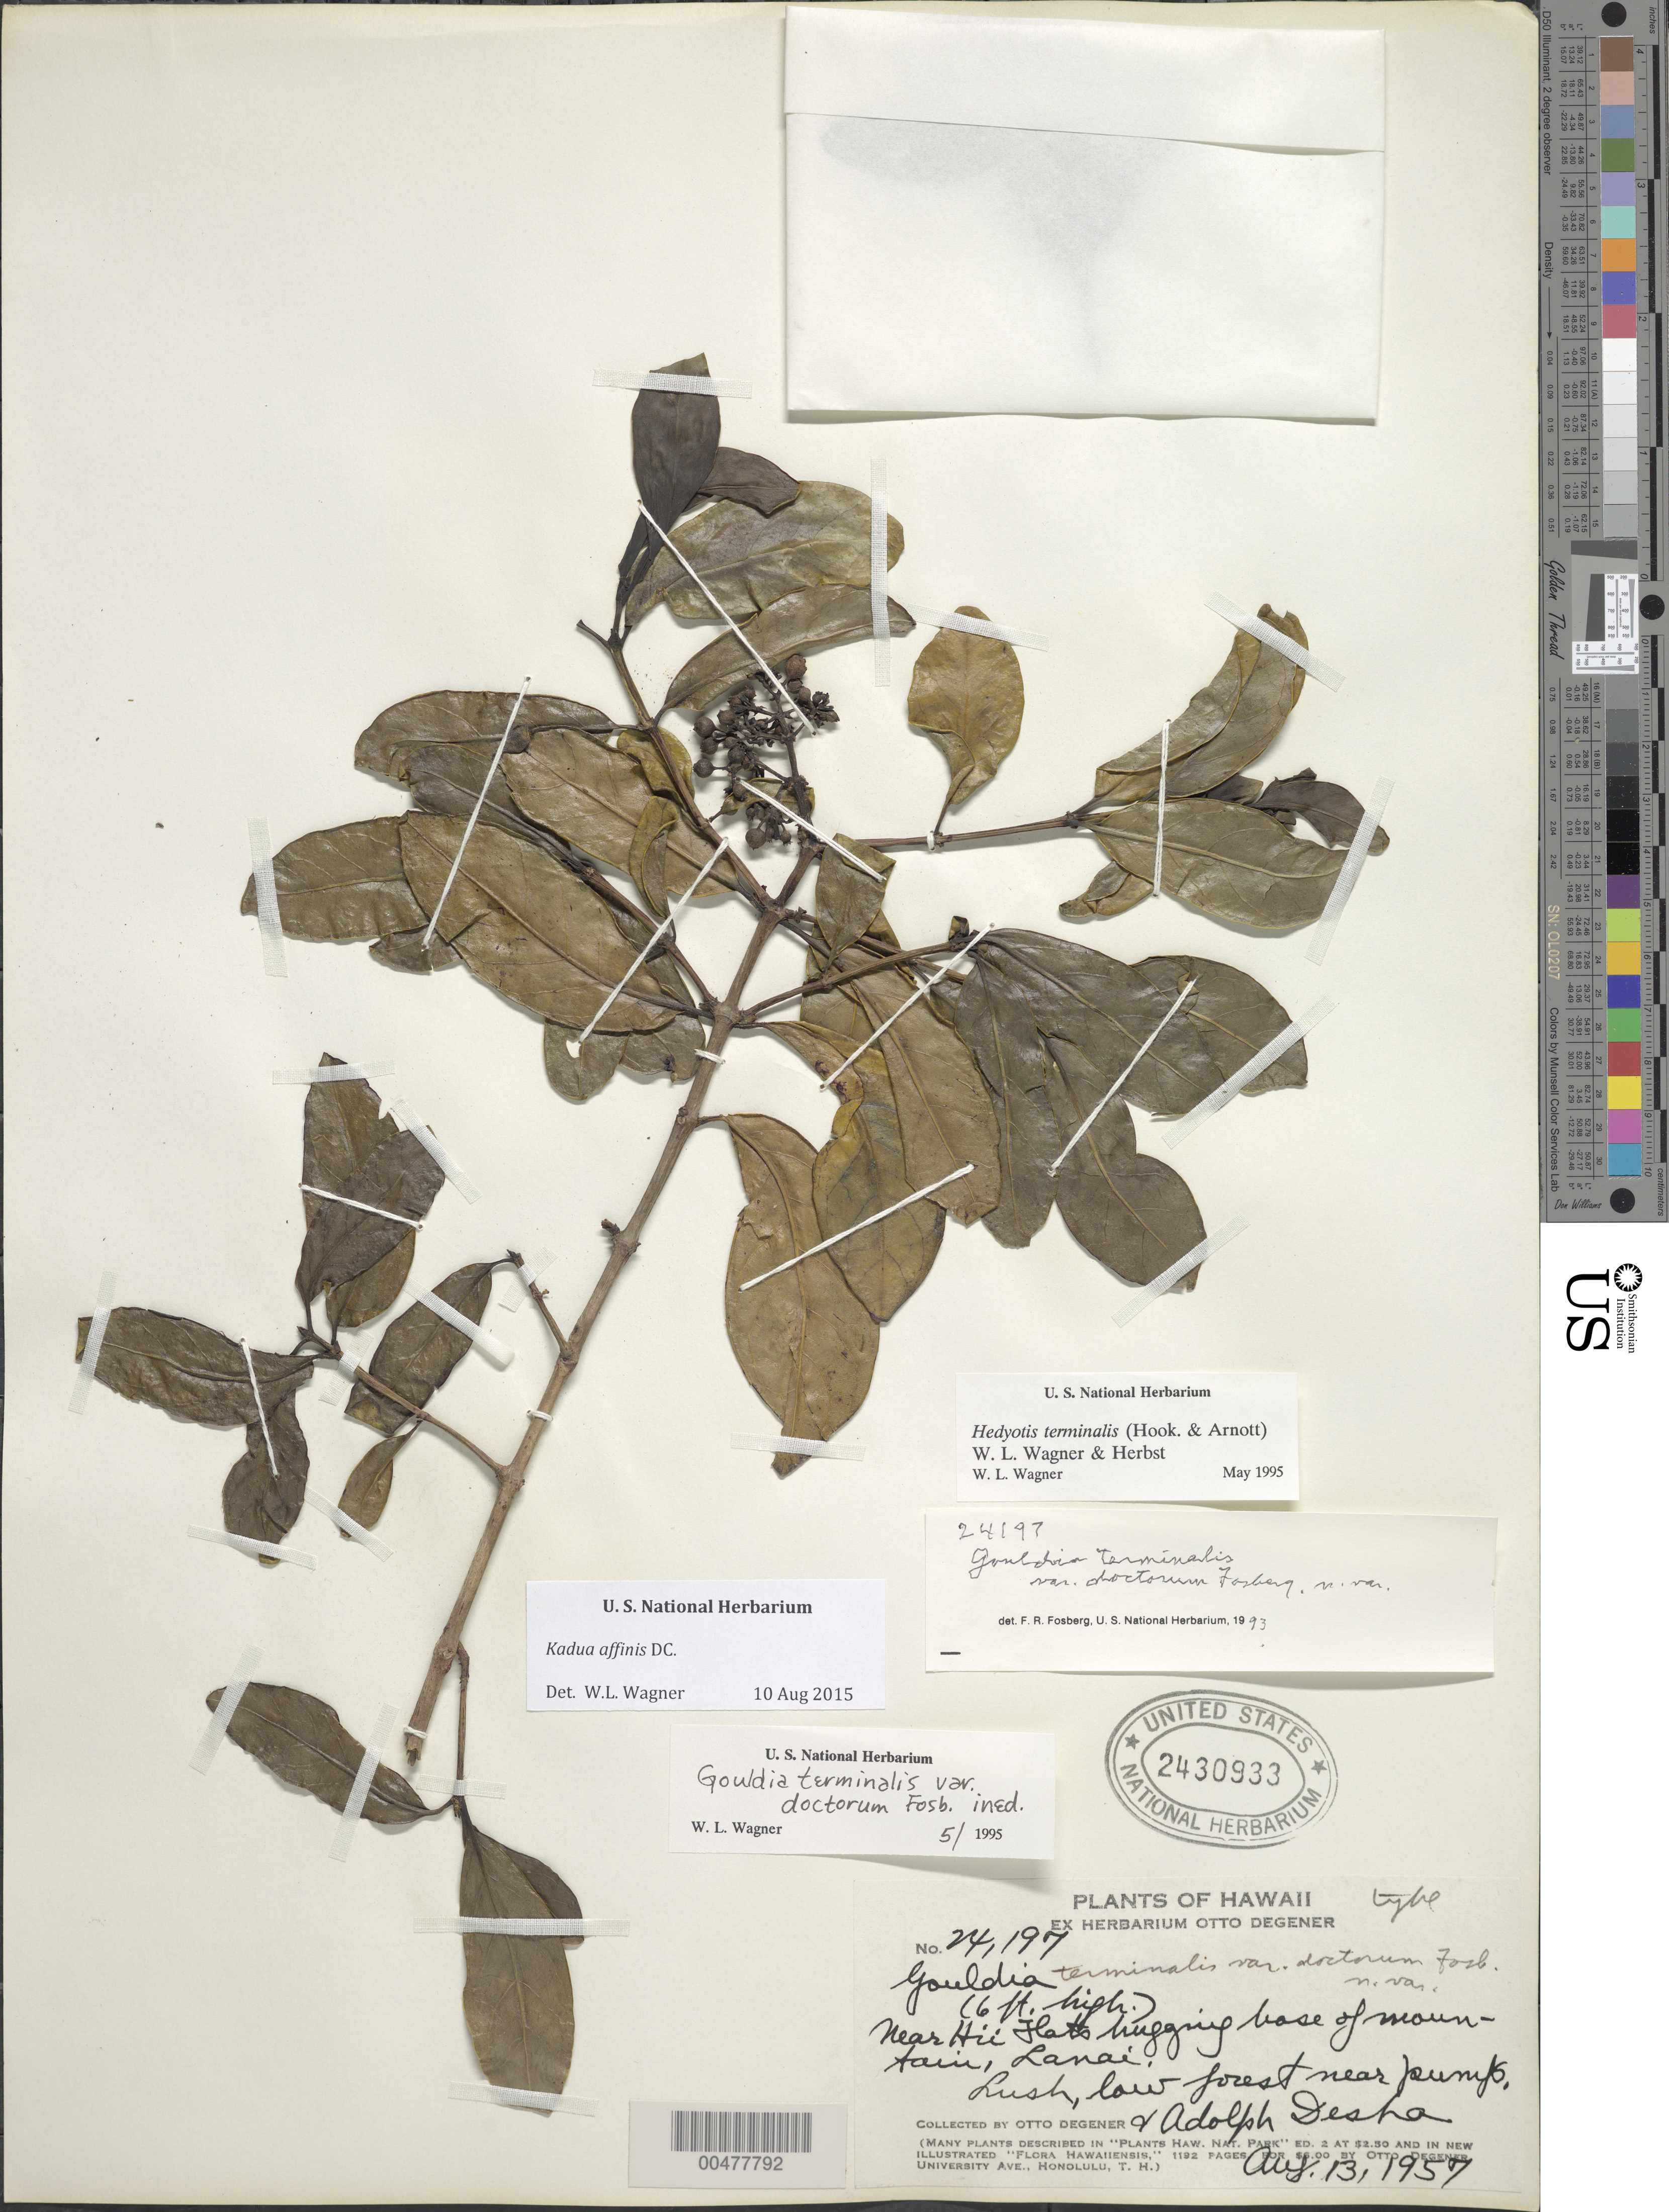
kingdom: Plantae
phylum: Tracheophyta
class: Magnoliopsida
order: Gentianales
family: Rubiaceae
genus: Kadua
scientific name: Kadua affinis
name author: DC.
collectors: O. Degener & A. Desha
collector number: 24197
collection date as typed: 13 Aug 1957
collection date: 1957-08-13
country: United States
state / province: Hawaii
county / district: Maui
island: Lana'i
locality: Near Hii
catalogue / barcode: US 2430933